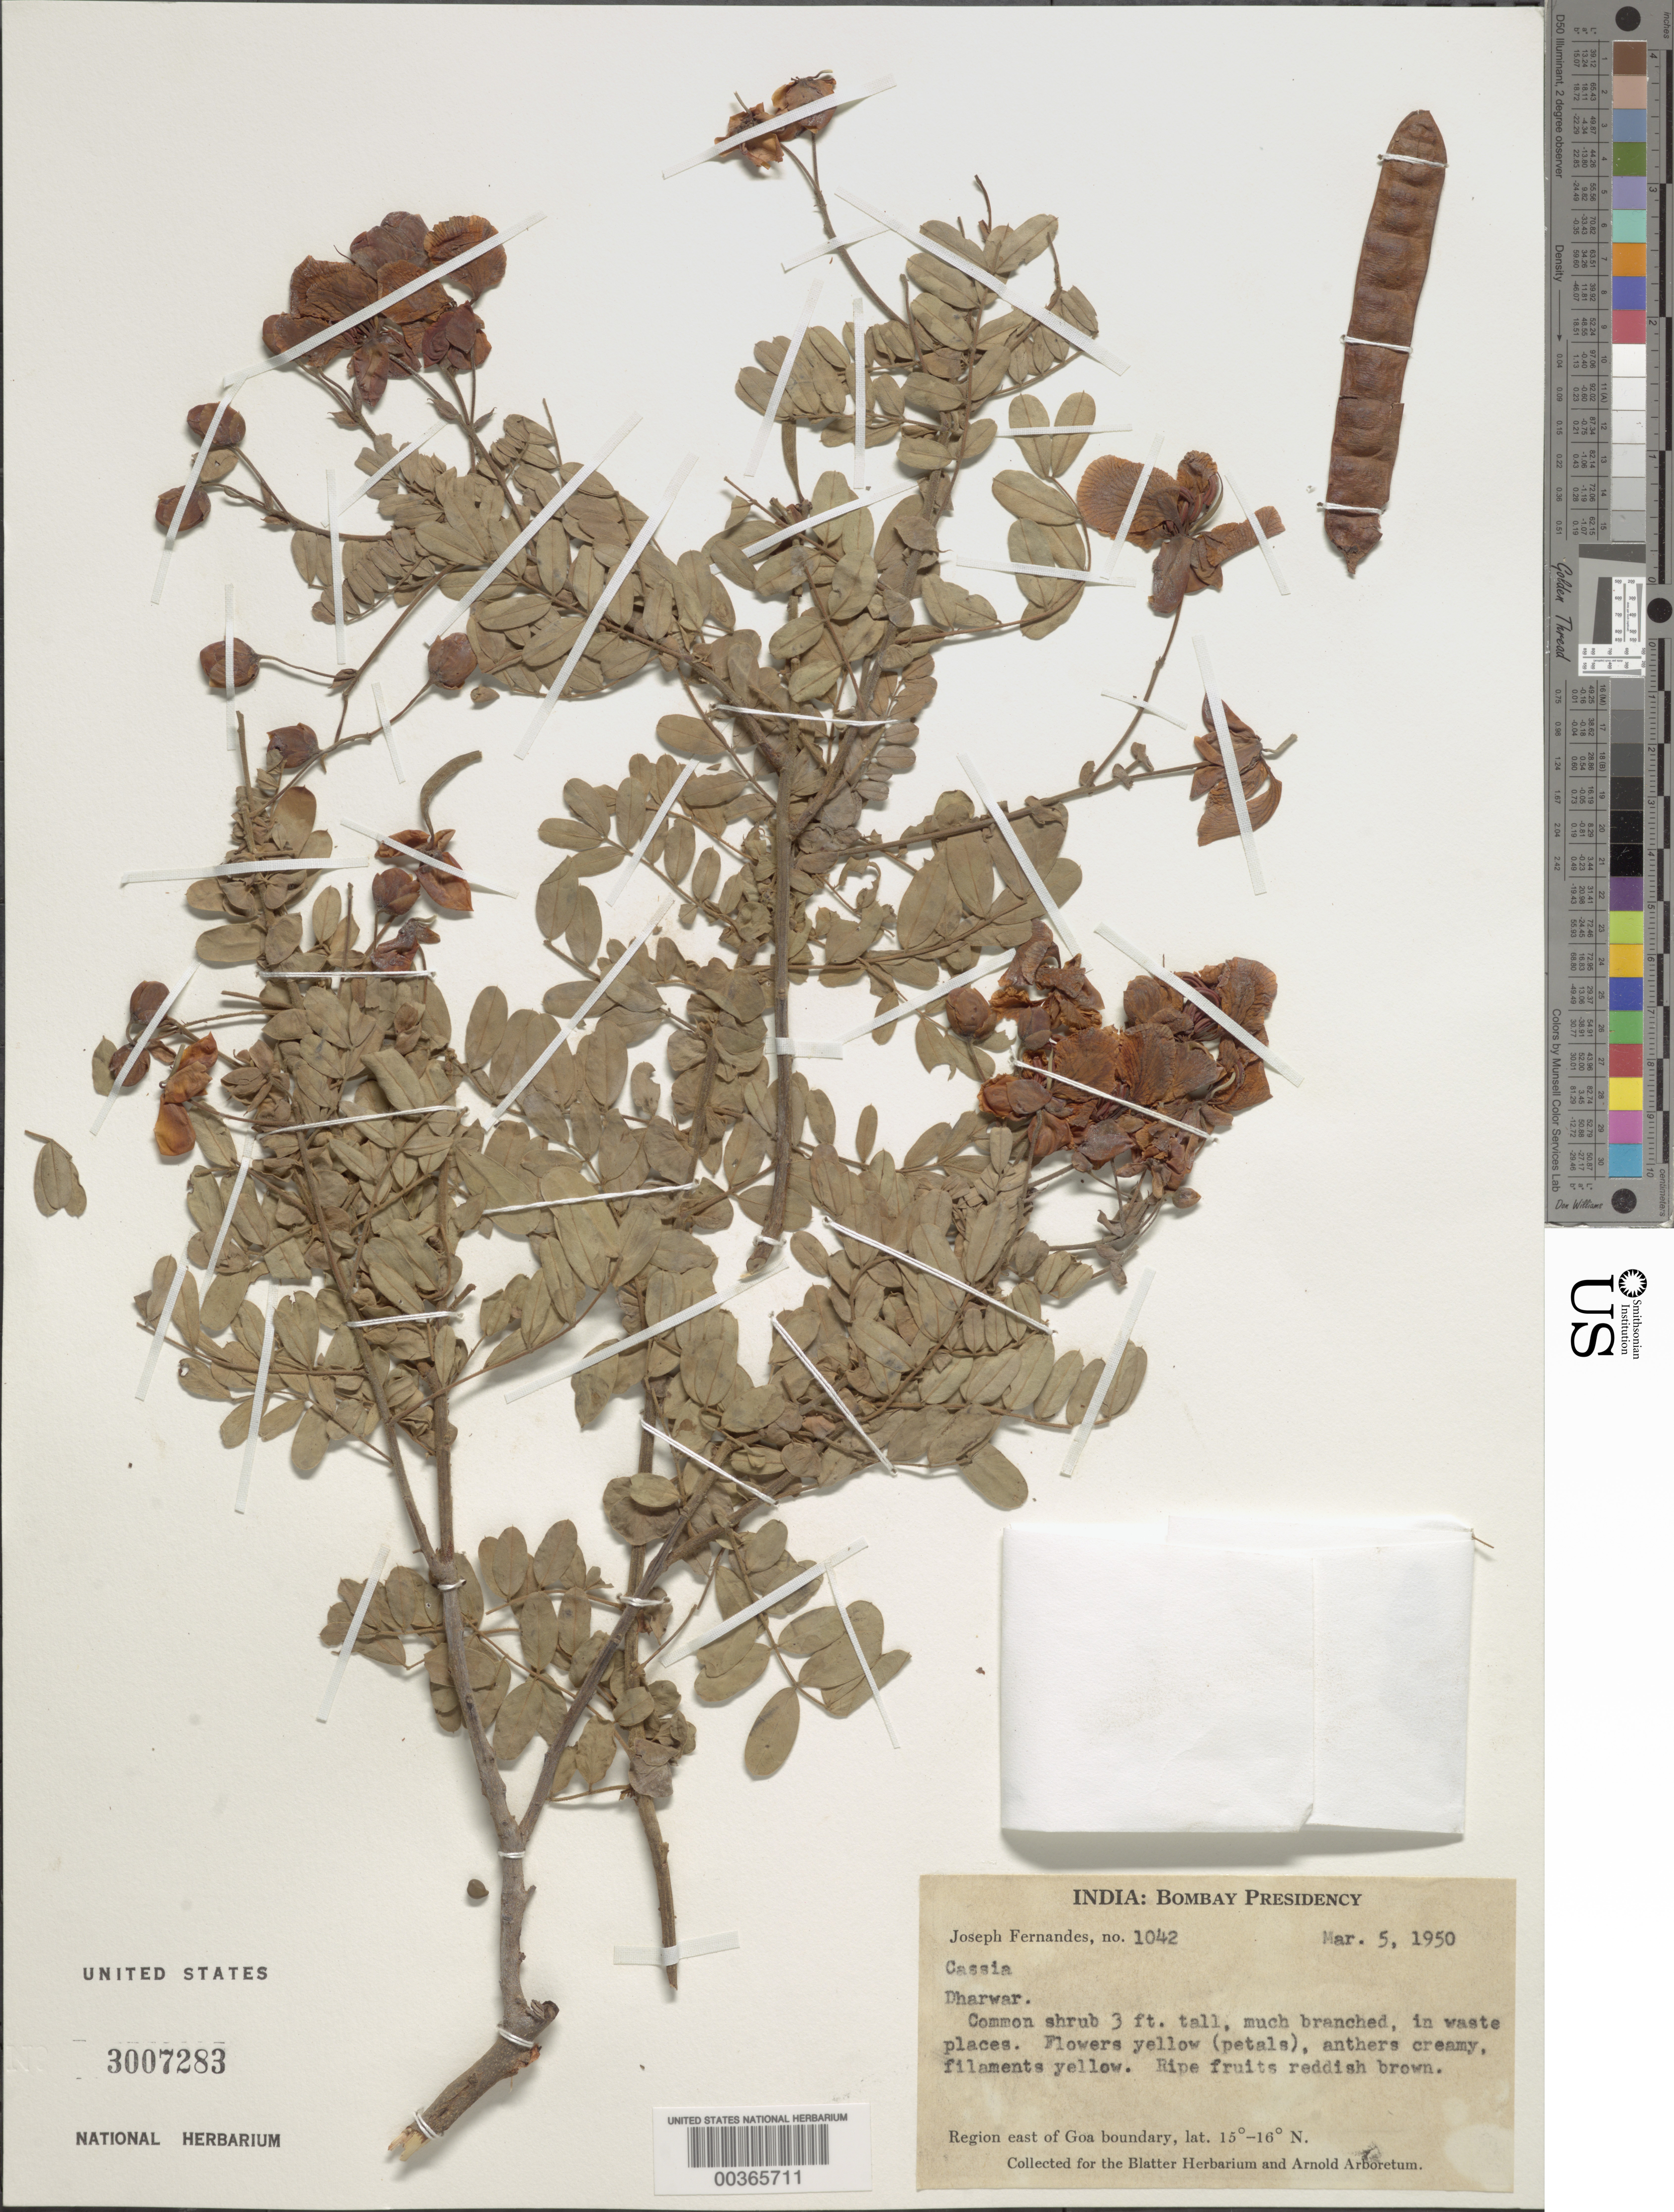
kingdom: Plantae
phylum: Tracheophyta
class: Magnoliopsida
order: Fabales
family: Fabaceae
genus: Senna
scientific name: Senna sp.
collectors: J. Fernandes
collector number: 1042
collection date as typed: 05 Mar 1950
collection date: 1950-03-05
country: India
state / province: Karnataka / Maharashtra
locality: Region e of goa boundary; bombay presidency; dharwar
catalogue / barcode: US 3007283